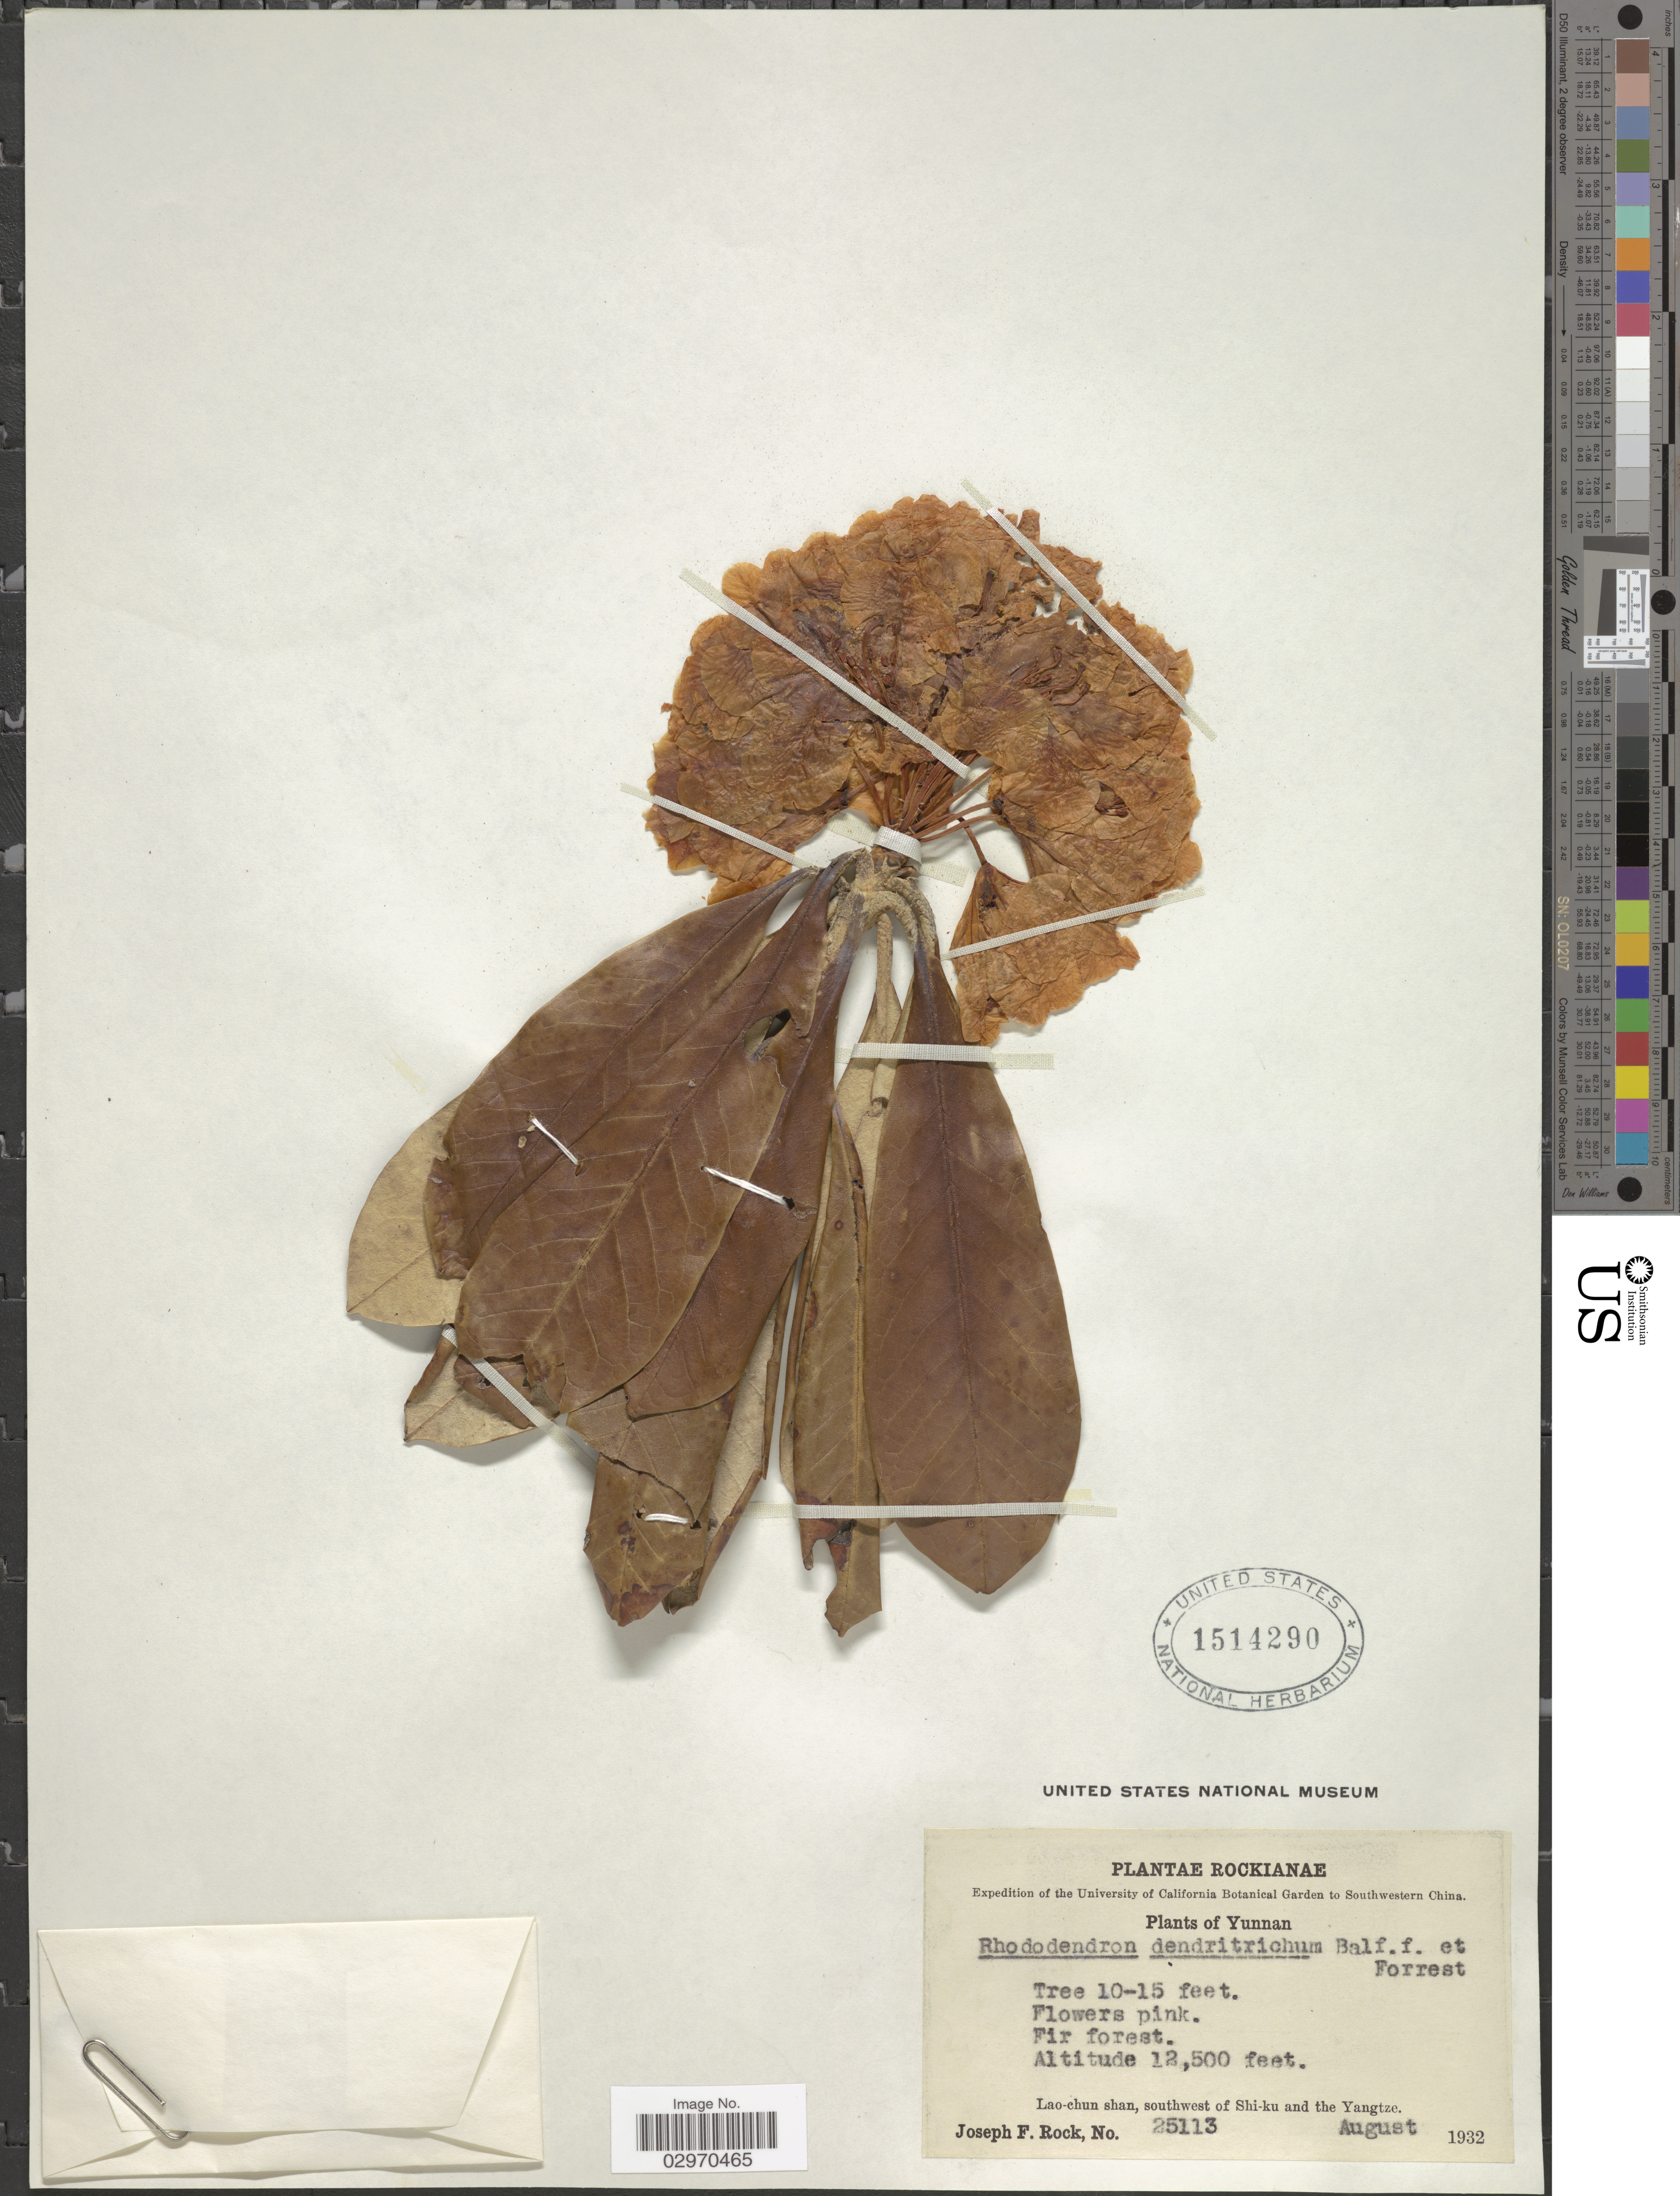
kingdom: Plantae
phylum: Tracheophyta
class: Magnoliopsida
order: Ericales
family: Ericaceae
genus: Rhododendron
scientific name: Rhododendron dendritrichum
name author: Balf. f. & Forrest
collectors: J. F. Rock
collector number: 25113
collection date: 1932-08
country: China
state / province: Yunnan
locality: Southwestern China. Lao-chun shan, southwest of Shi-ku and the Yangtze.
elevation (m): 3810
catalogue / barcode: US 1514290